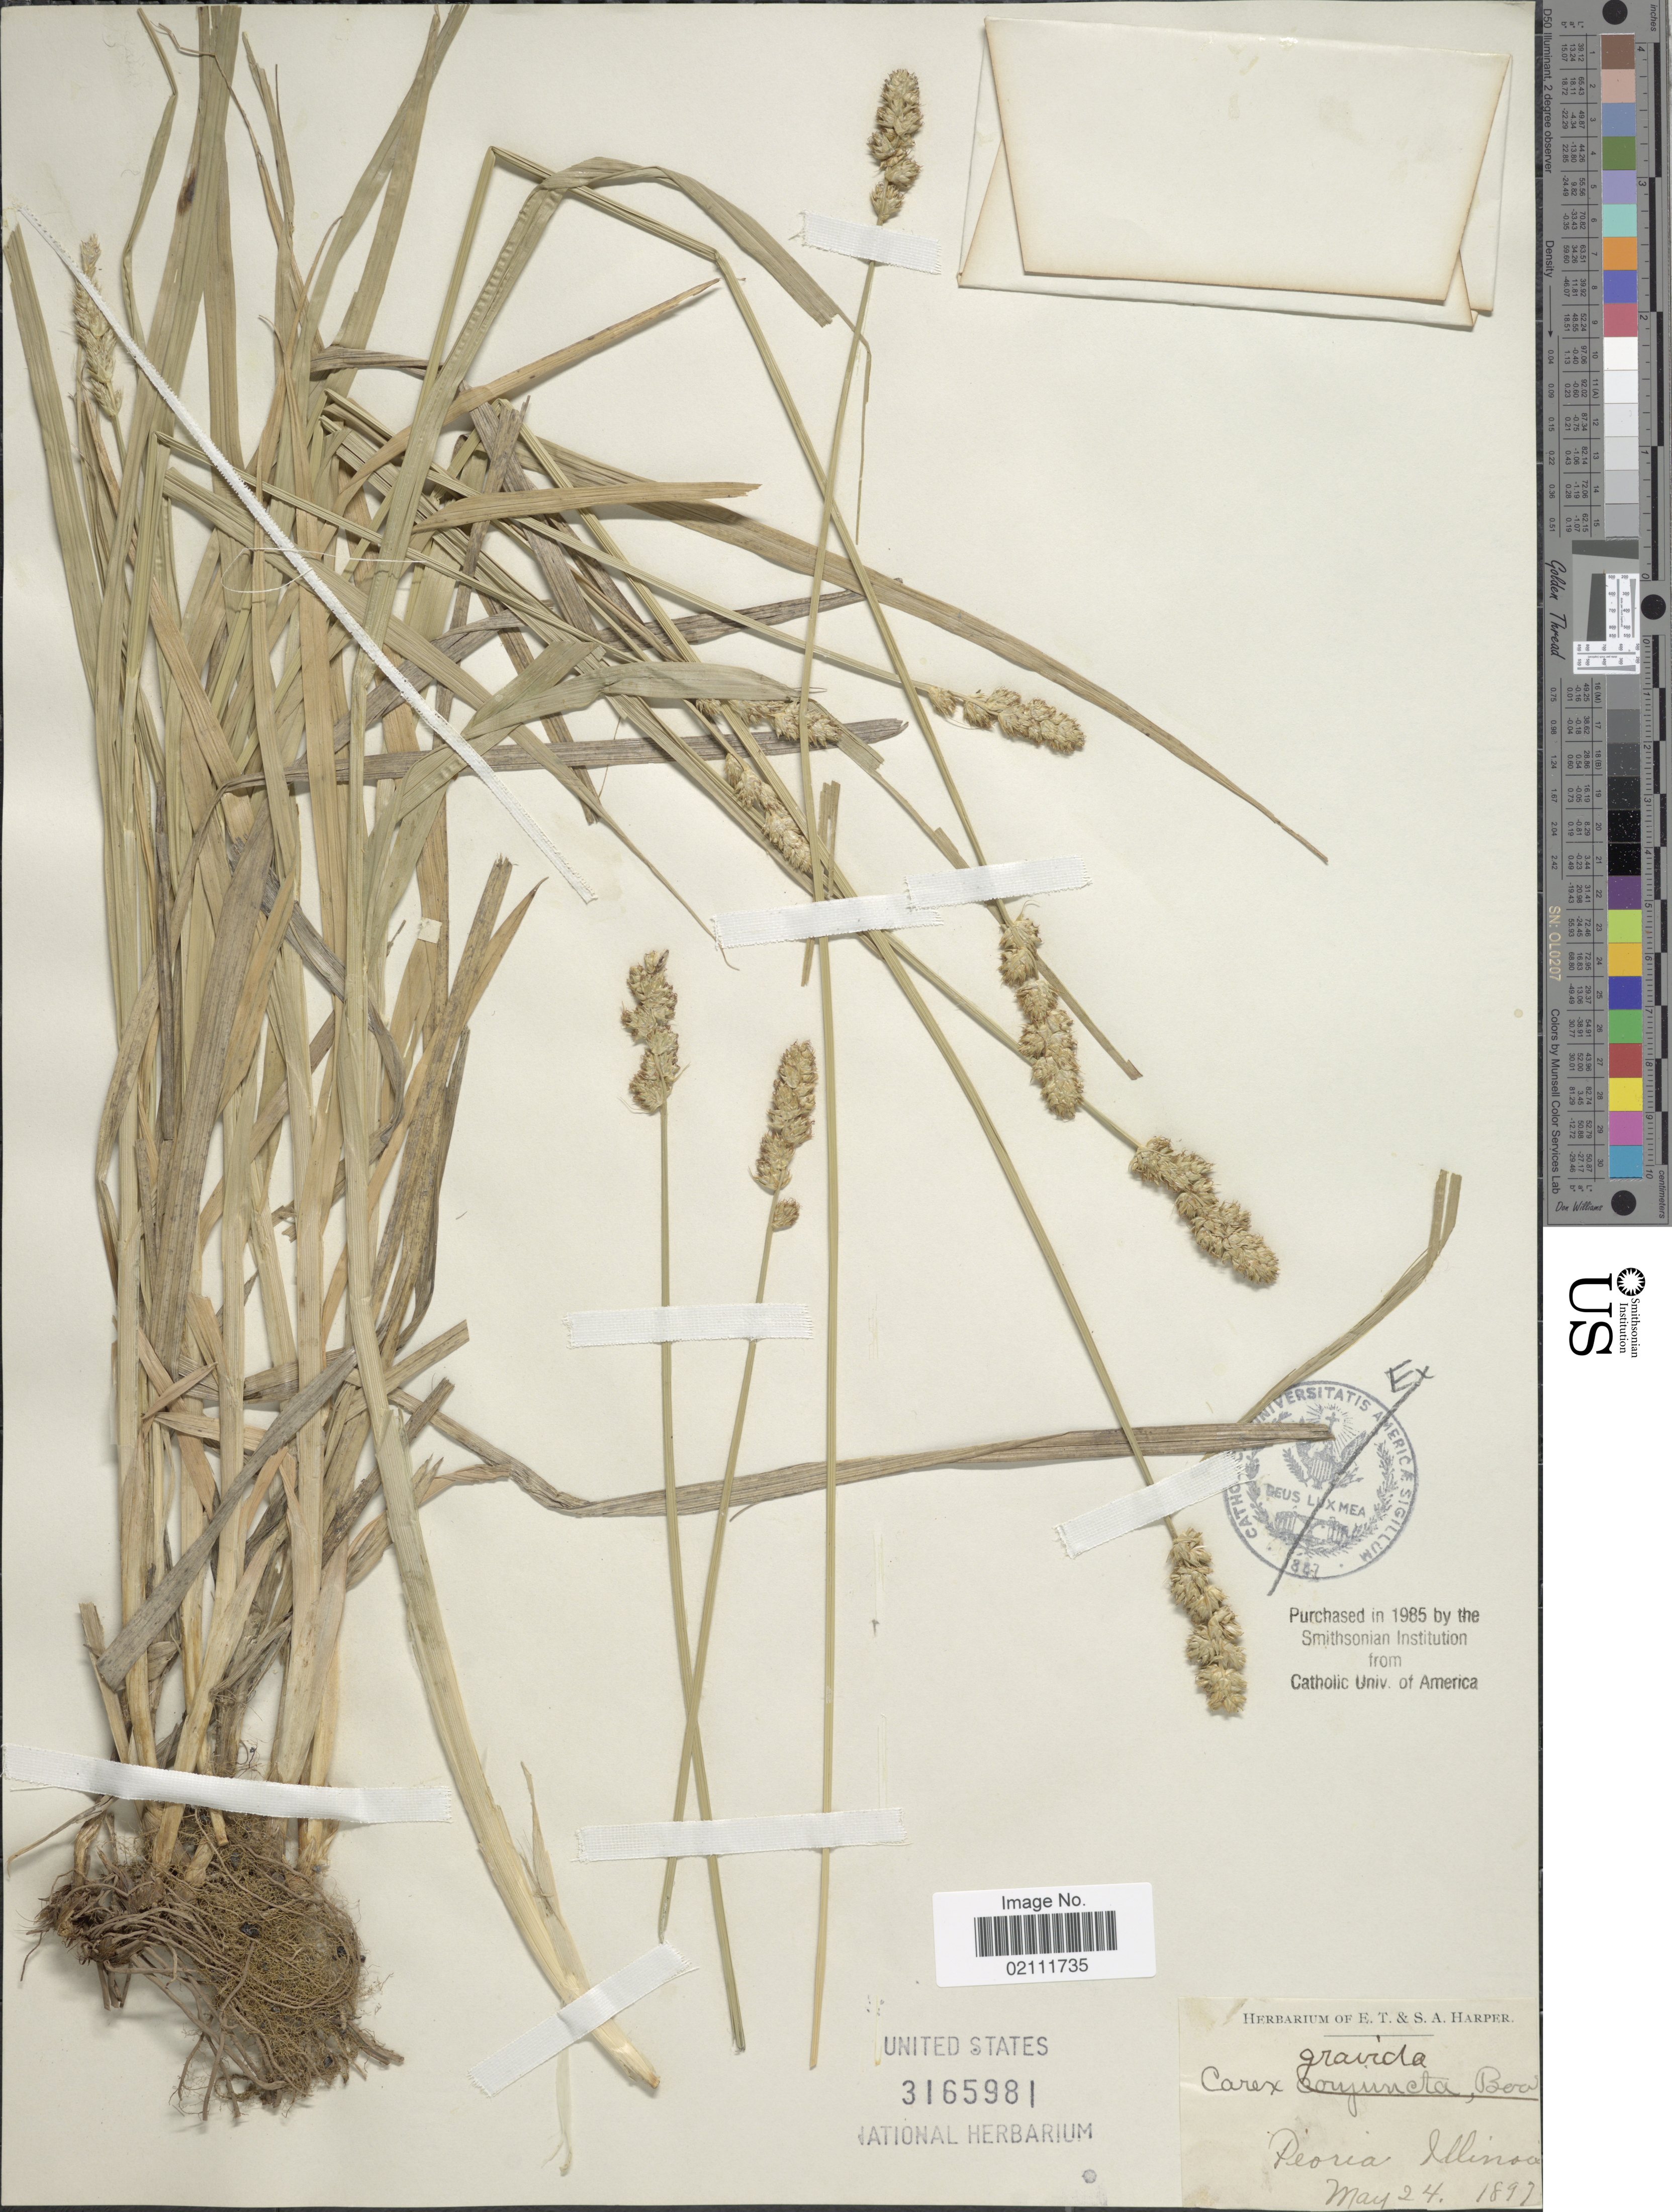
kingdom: Plantae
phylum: Tracheophyta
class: Liliopsida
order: Poales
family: Cyperaceae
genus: Carex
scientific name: Carex gravida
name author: L.H. Bailey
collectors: ex herb. E. T. & S. A. Harper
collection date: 1897-05-24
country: United States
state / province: Illinois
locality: Peoria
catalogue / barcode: US 3165981